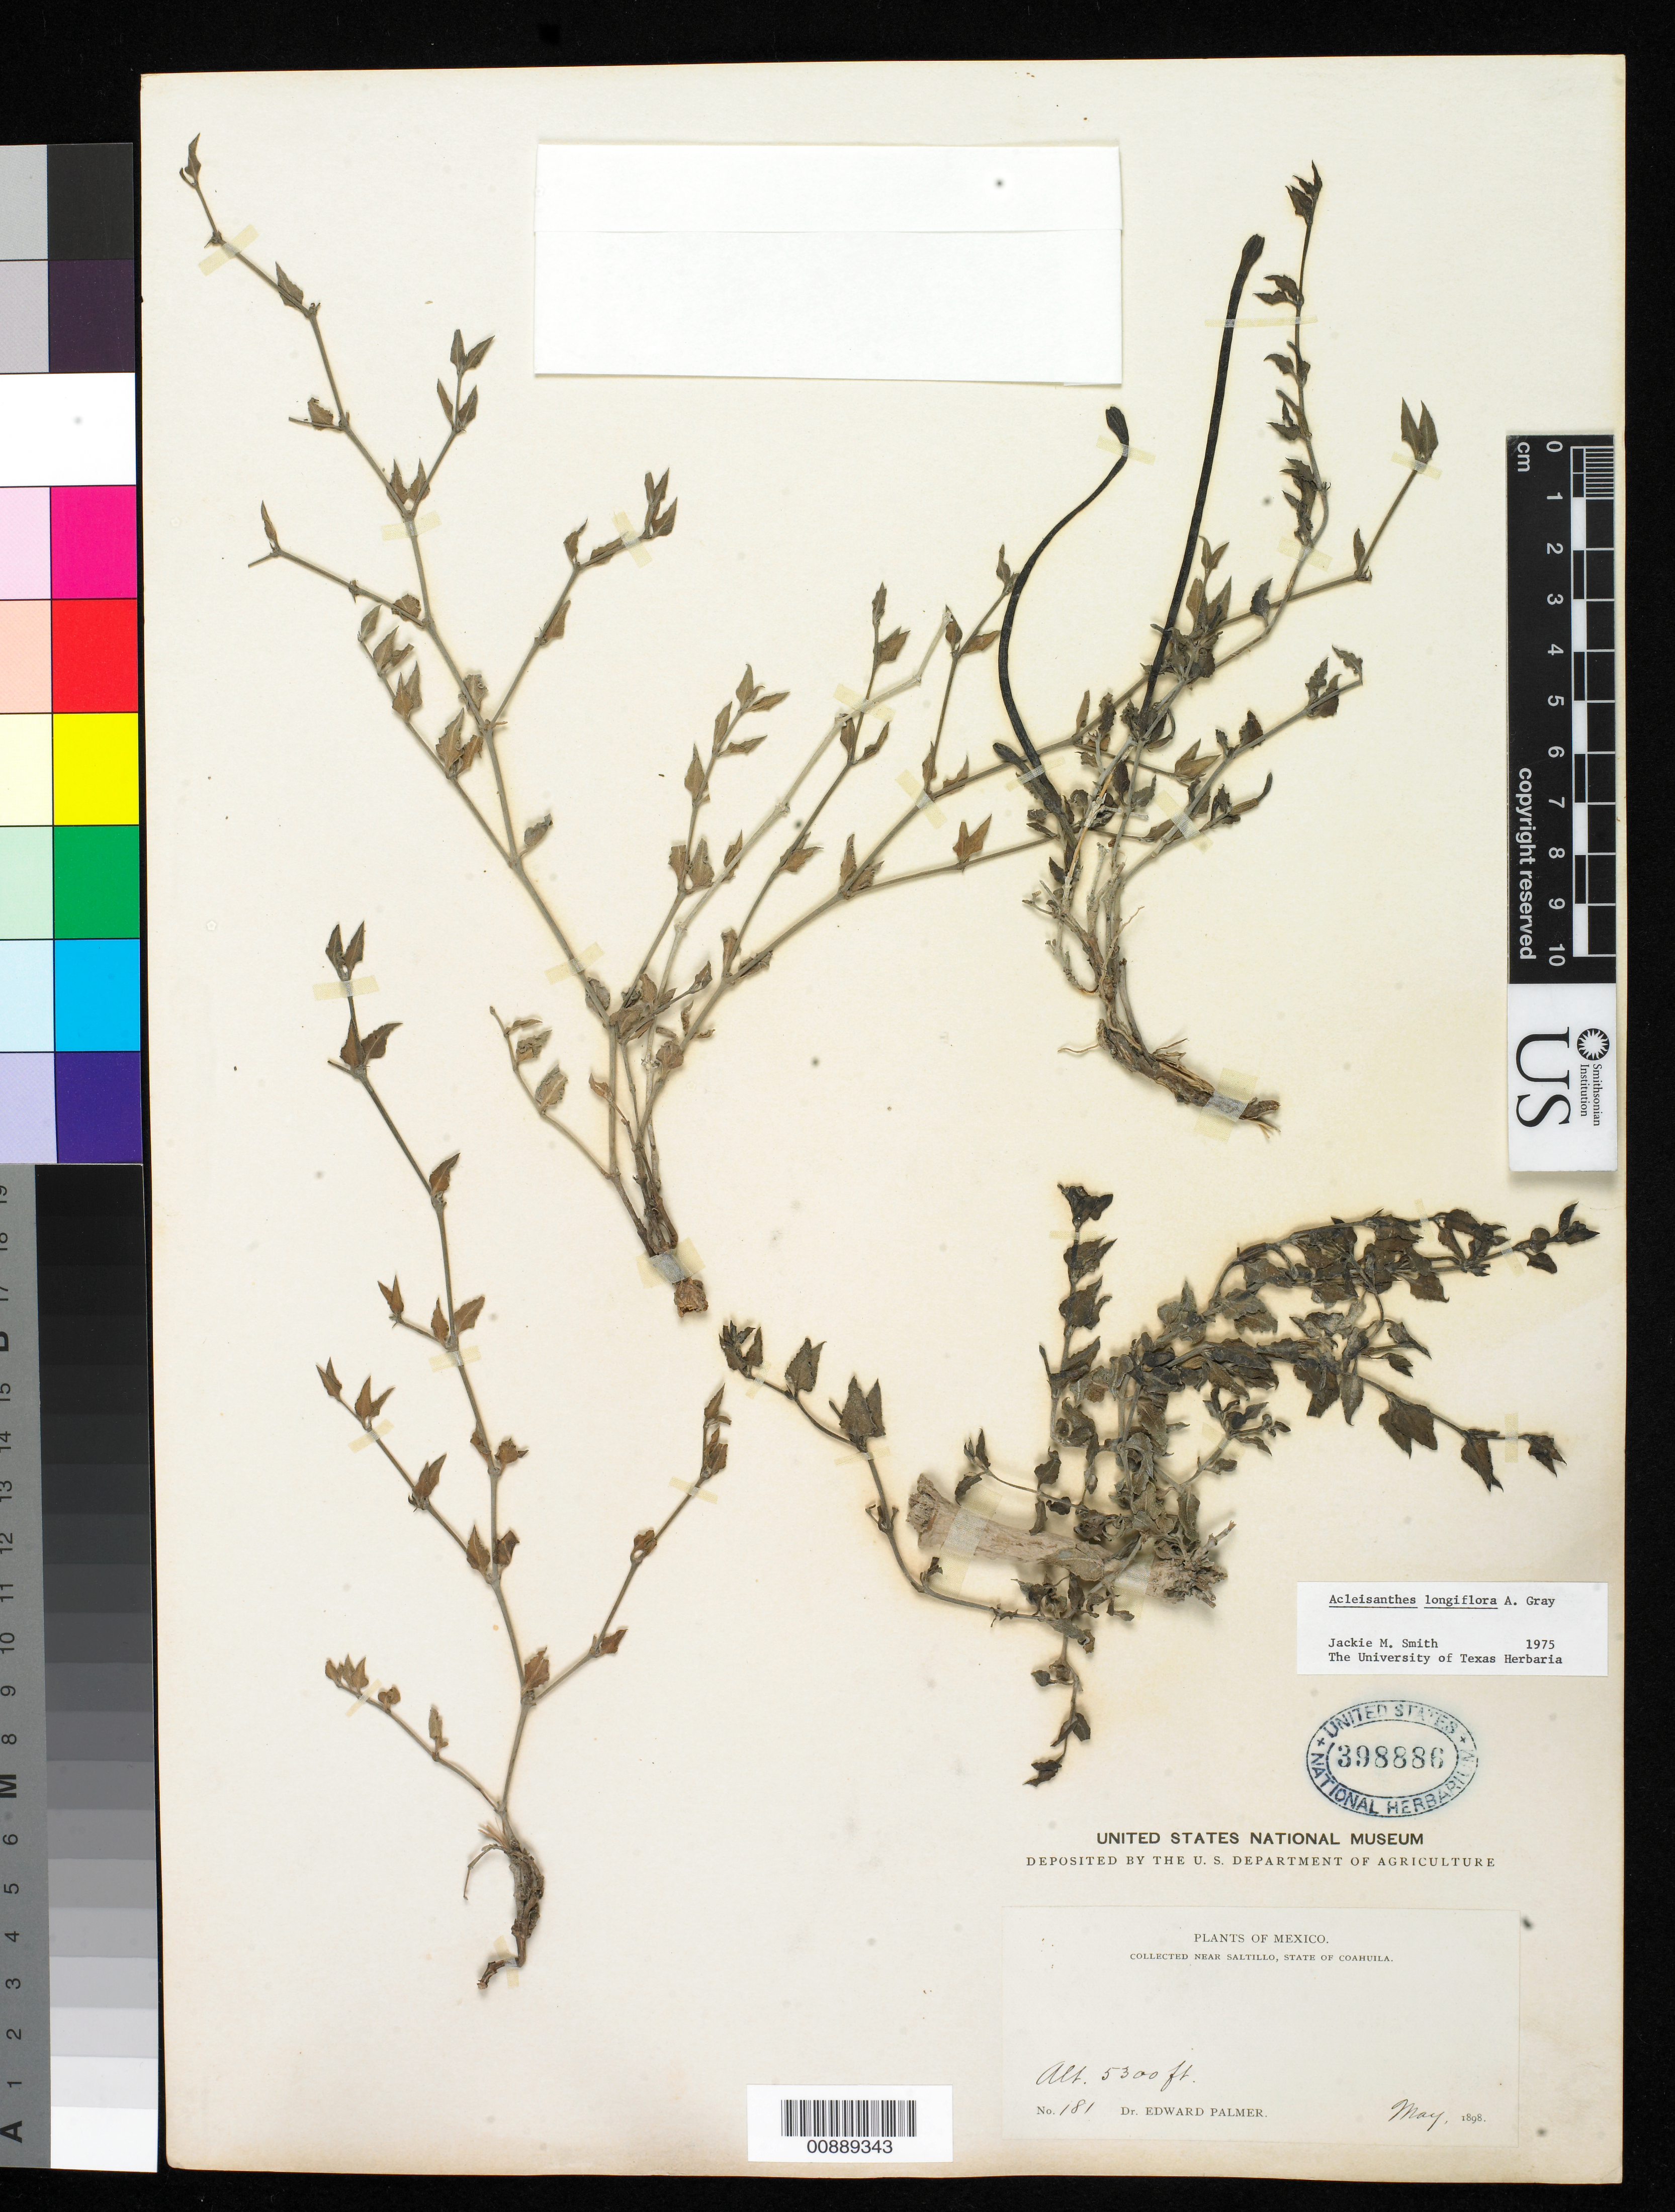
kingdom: Plantae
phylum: Tracheophyta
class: Magnoliopsida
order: Caryophyllales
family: Nyctaginaceae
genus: Acleisanthes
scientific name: Acleisanthes longiflora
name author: A. Gray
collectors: E. Palmer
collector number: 181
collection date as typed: May 1898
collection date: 1898-05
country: Mexico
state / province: Coahuila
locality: Near Saltillo, Coahuila.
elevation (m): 1615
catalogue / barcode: US 398886